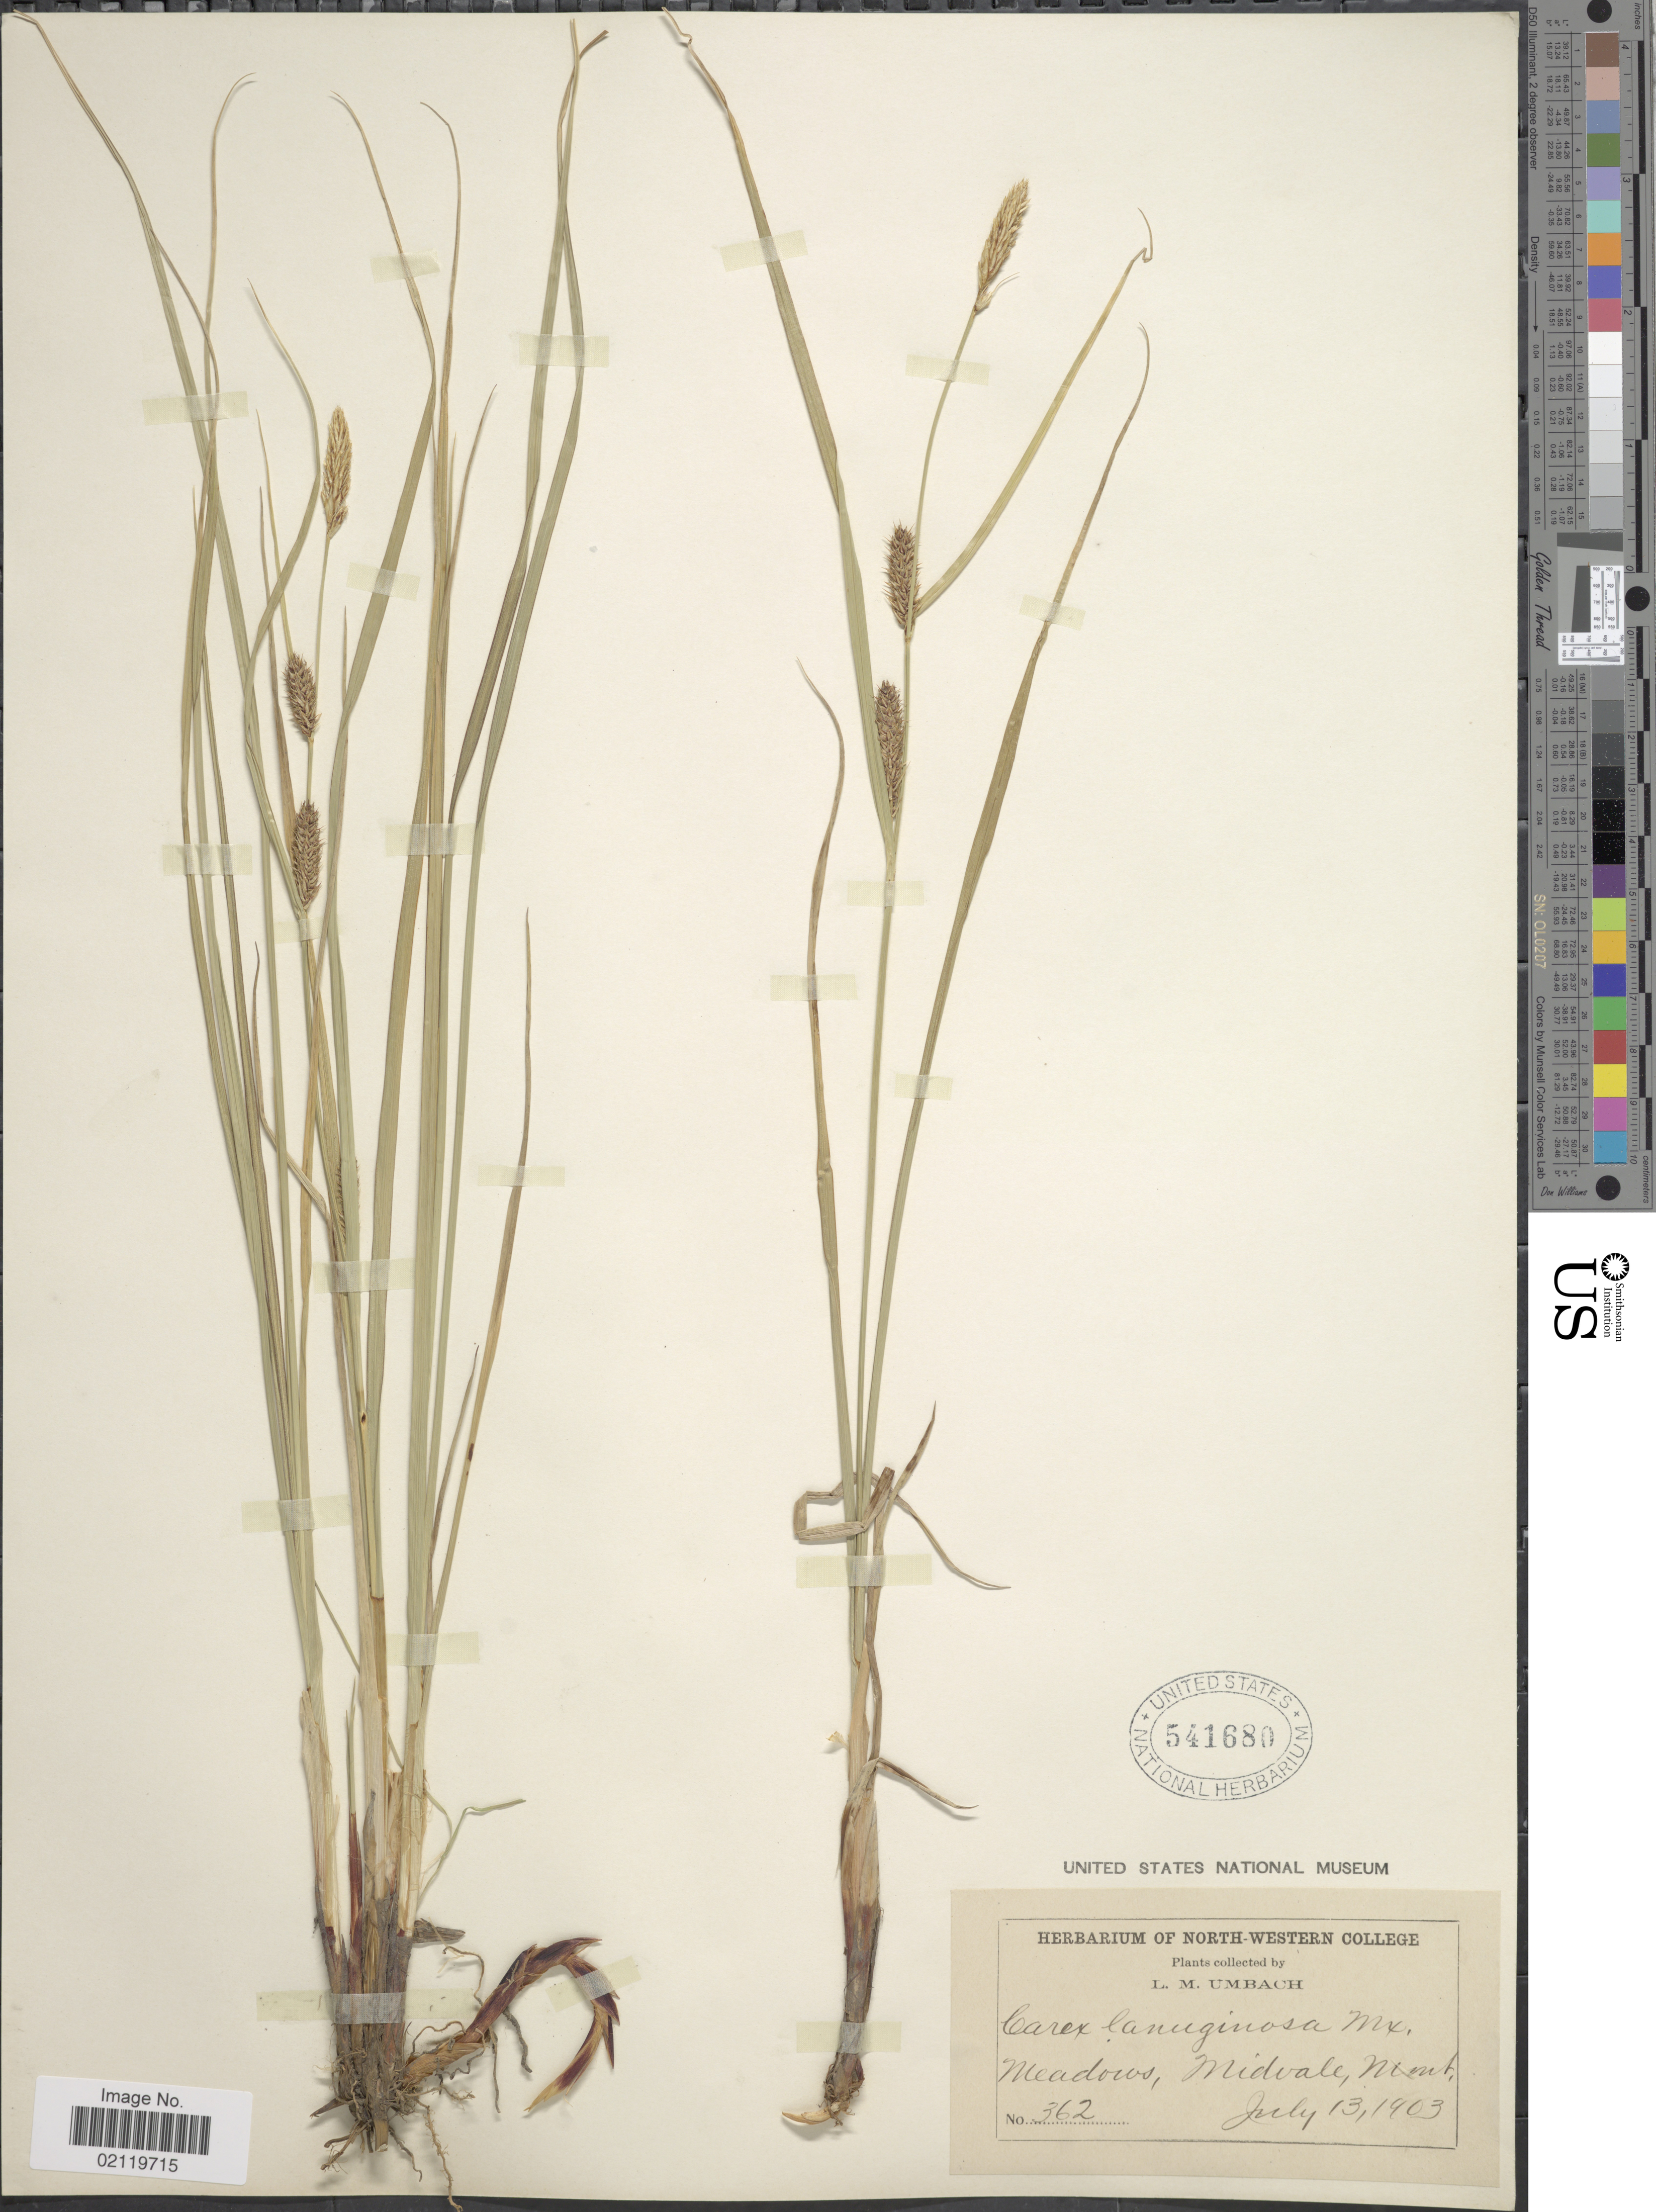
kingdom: Plantae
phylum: Tracheophyta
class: Liliopsida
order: Poales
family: Cyperaceae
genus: Carex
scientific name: Carex pellita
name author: Muhl. ex Willd.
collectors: L. M. Umbach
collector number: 362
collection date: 1903-07-13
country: United States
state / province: Montana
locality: Meadows, Midvale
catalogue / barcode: US 541680